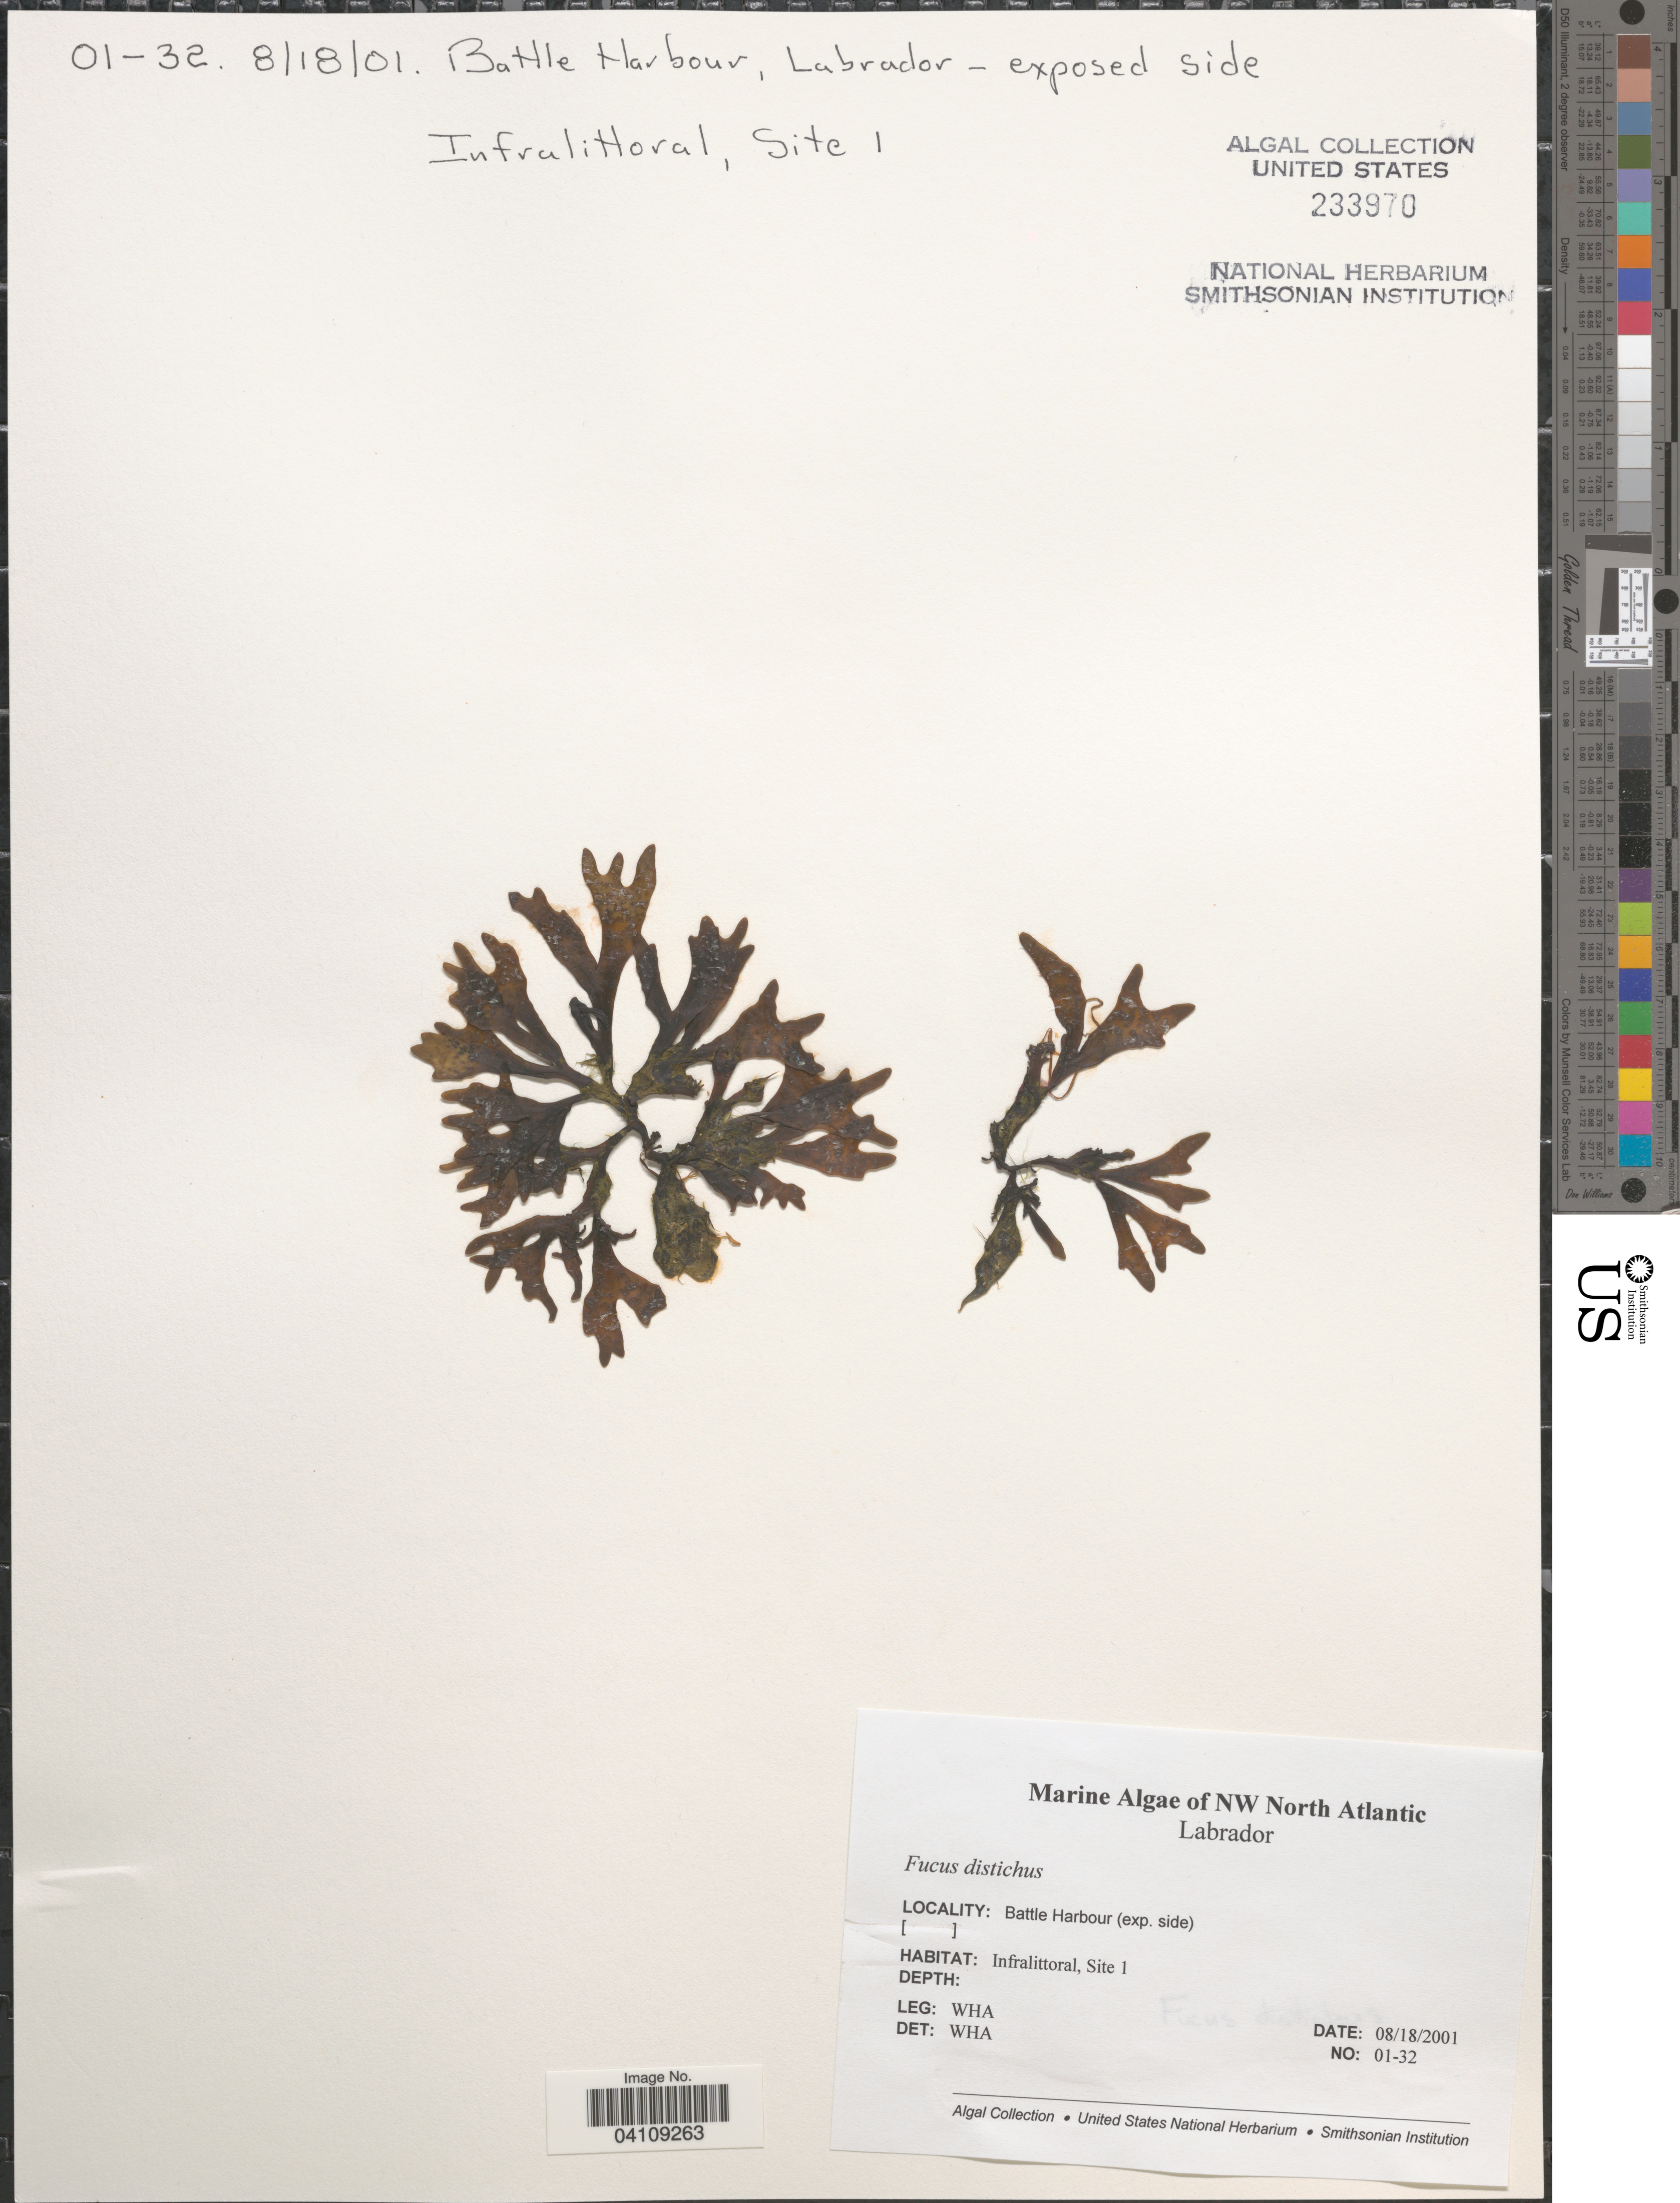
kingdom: Chromista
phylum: Ochrophyta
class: Phaeophyceae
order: Fucales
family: Fucaceae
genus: Fucus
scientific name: Fucus distichus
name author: L.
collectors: W. H. Adey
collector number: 01-32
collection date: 2001-08-18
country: Canada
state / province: Newfoundland and Labrador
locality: NW North Atlantic. Labrador. Battle Harbour (exp. side). Infralittoral, Site 1.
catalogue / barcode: US 233970